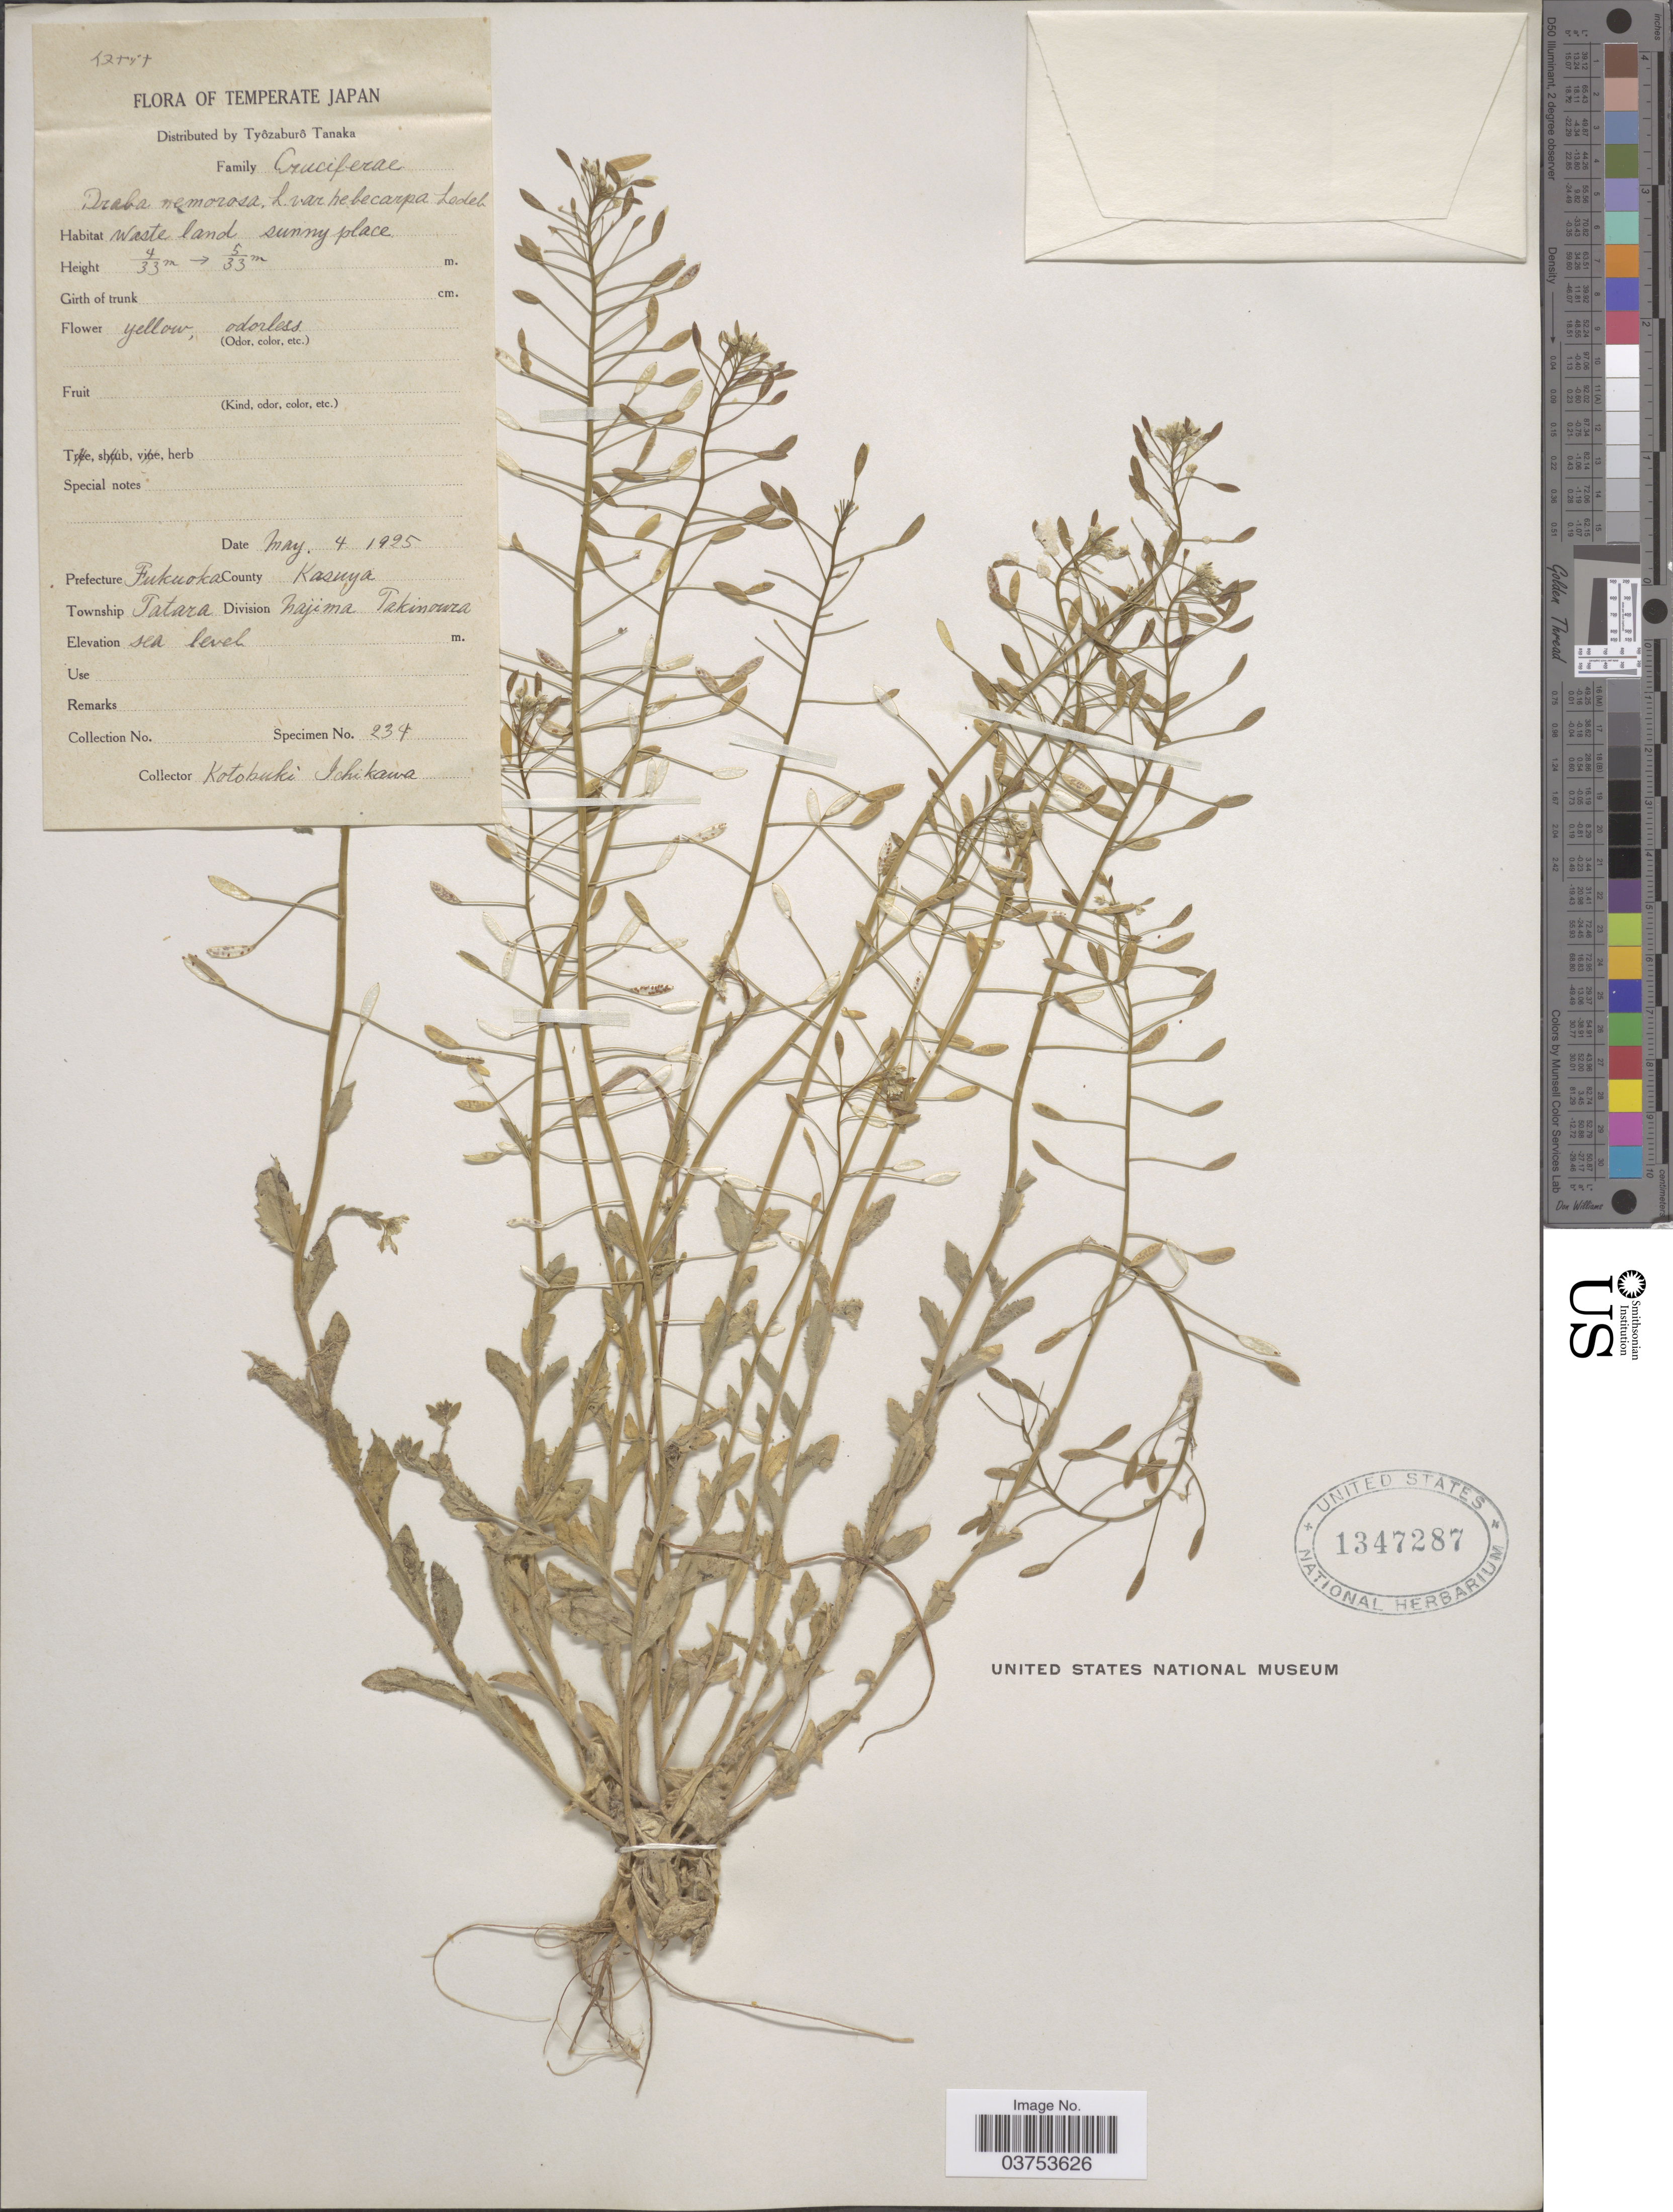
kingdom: Plantae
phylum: Tracheophyta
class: Magnoliopsida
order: Brassicales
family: Brassicaceae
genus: Draba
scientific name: Draba nemorosa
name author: L.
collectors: K. Schikawa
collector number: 234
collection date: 1925-05-04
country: Japan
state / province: Hukuoka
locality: Temperate Japan. Prefecture Fukuoka. County Kasuya. Township Tatara. Division Najima Takinoura.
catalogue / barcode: US 1347287